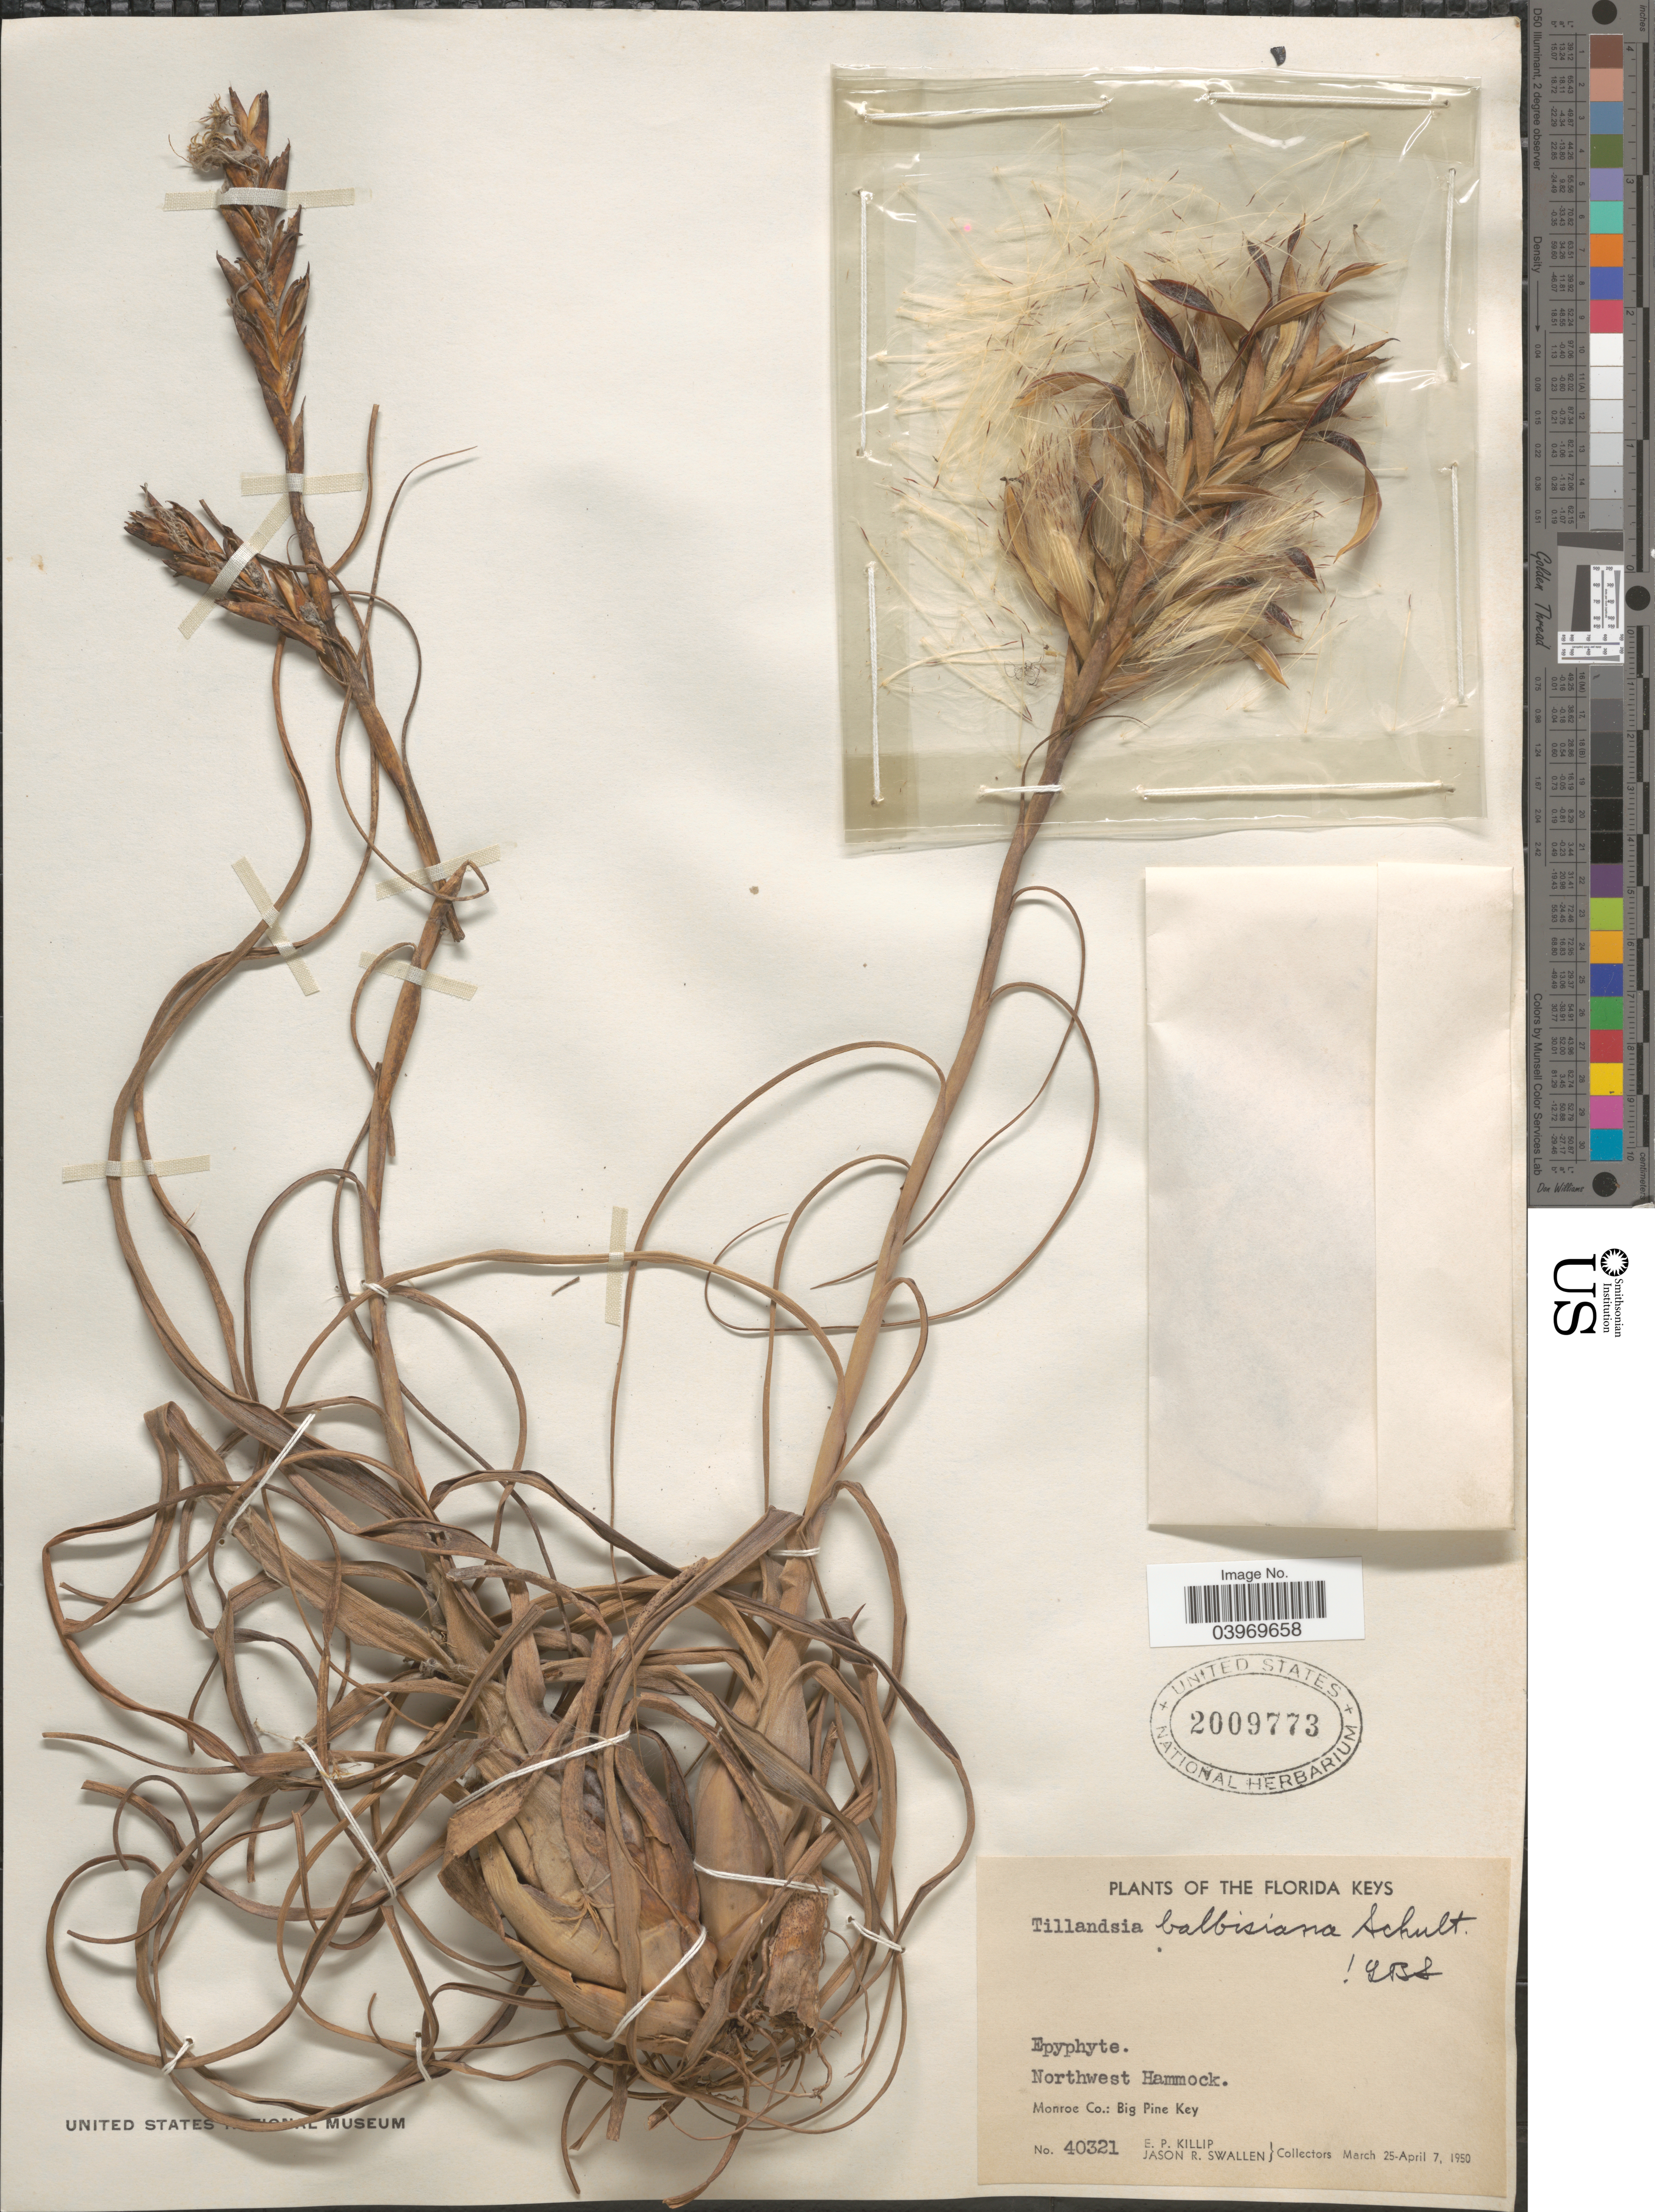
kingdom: Plantae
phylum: Tracheophyta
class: Liliopsida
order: Poales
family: Bromeliaceae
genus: Tillandsia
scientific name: Tillandsia balbisiana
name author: Schult. f.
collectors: E. P. Killip & J. R. Swallen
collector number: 40321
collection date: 1950-03-25/1950-04-07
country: United States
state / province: Florida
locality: The Florida Keys. Northwest Hammock. Monroe Co.: Big Pine Key.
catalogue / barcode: US 2009773